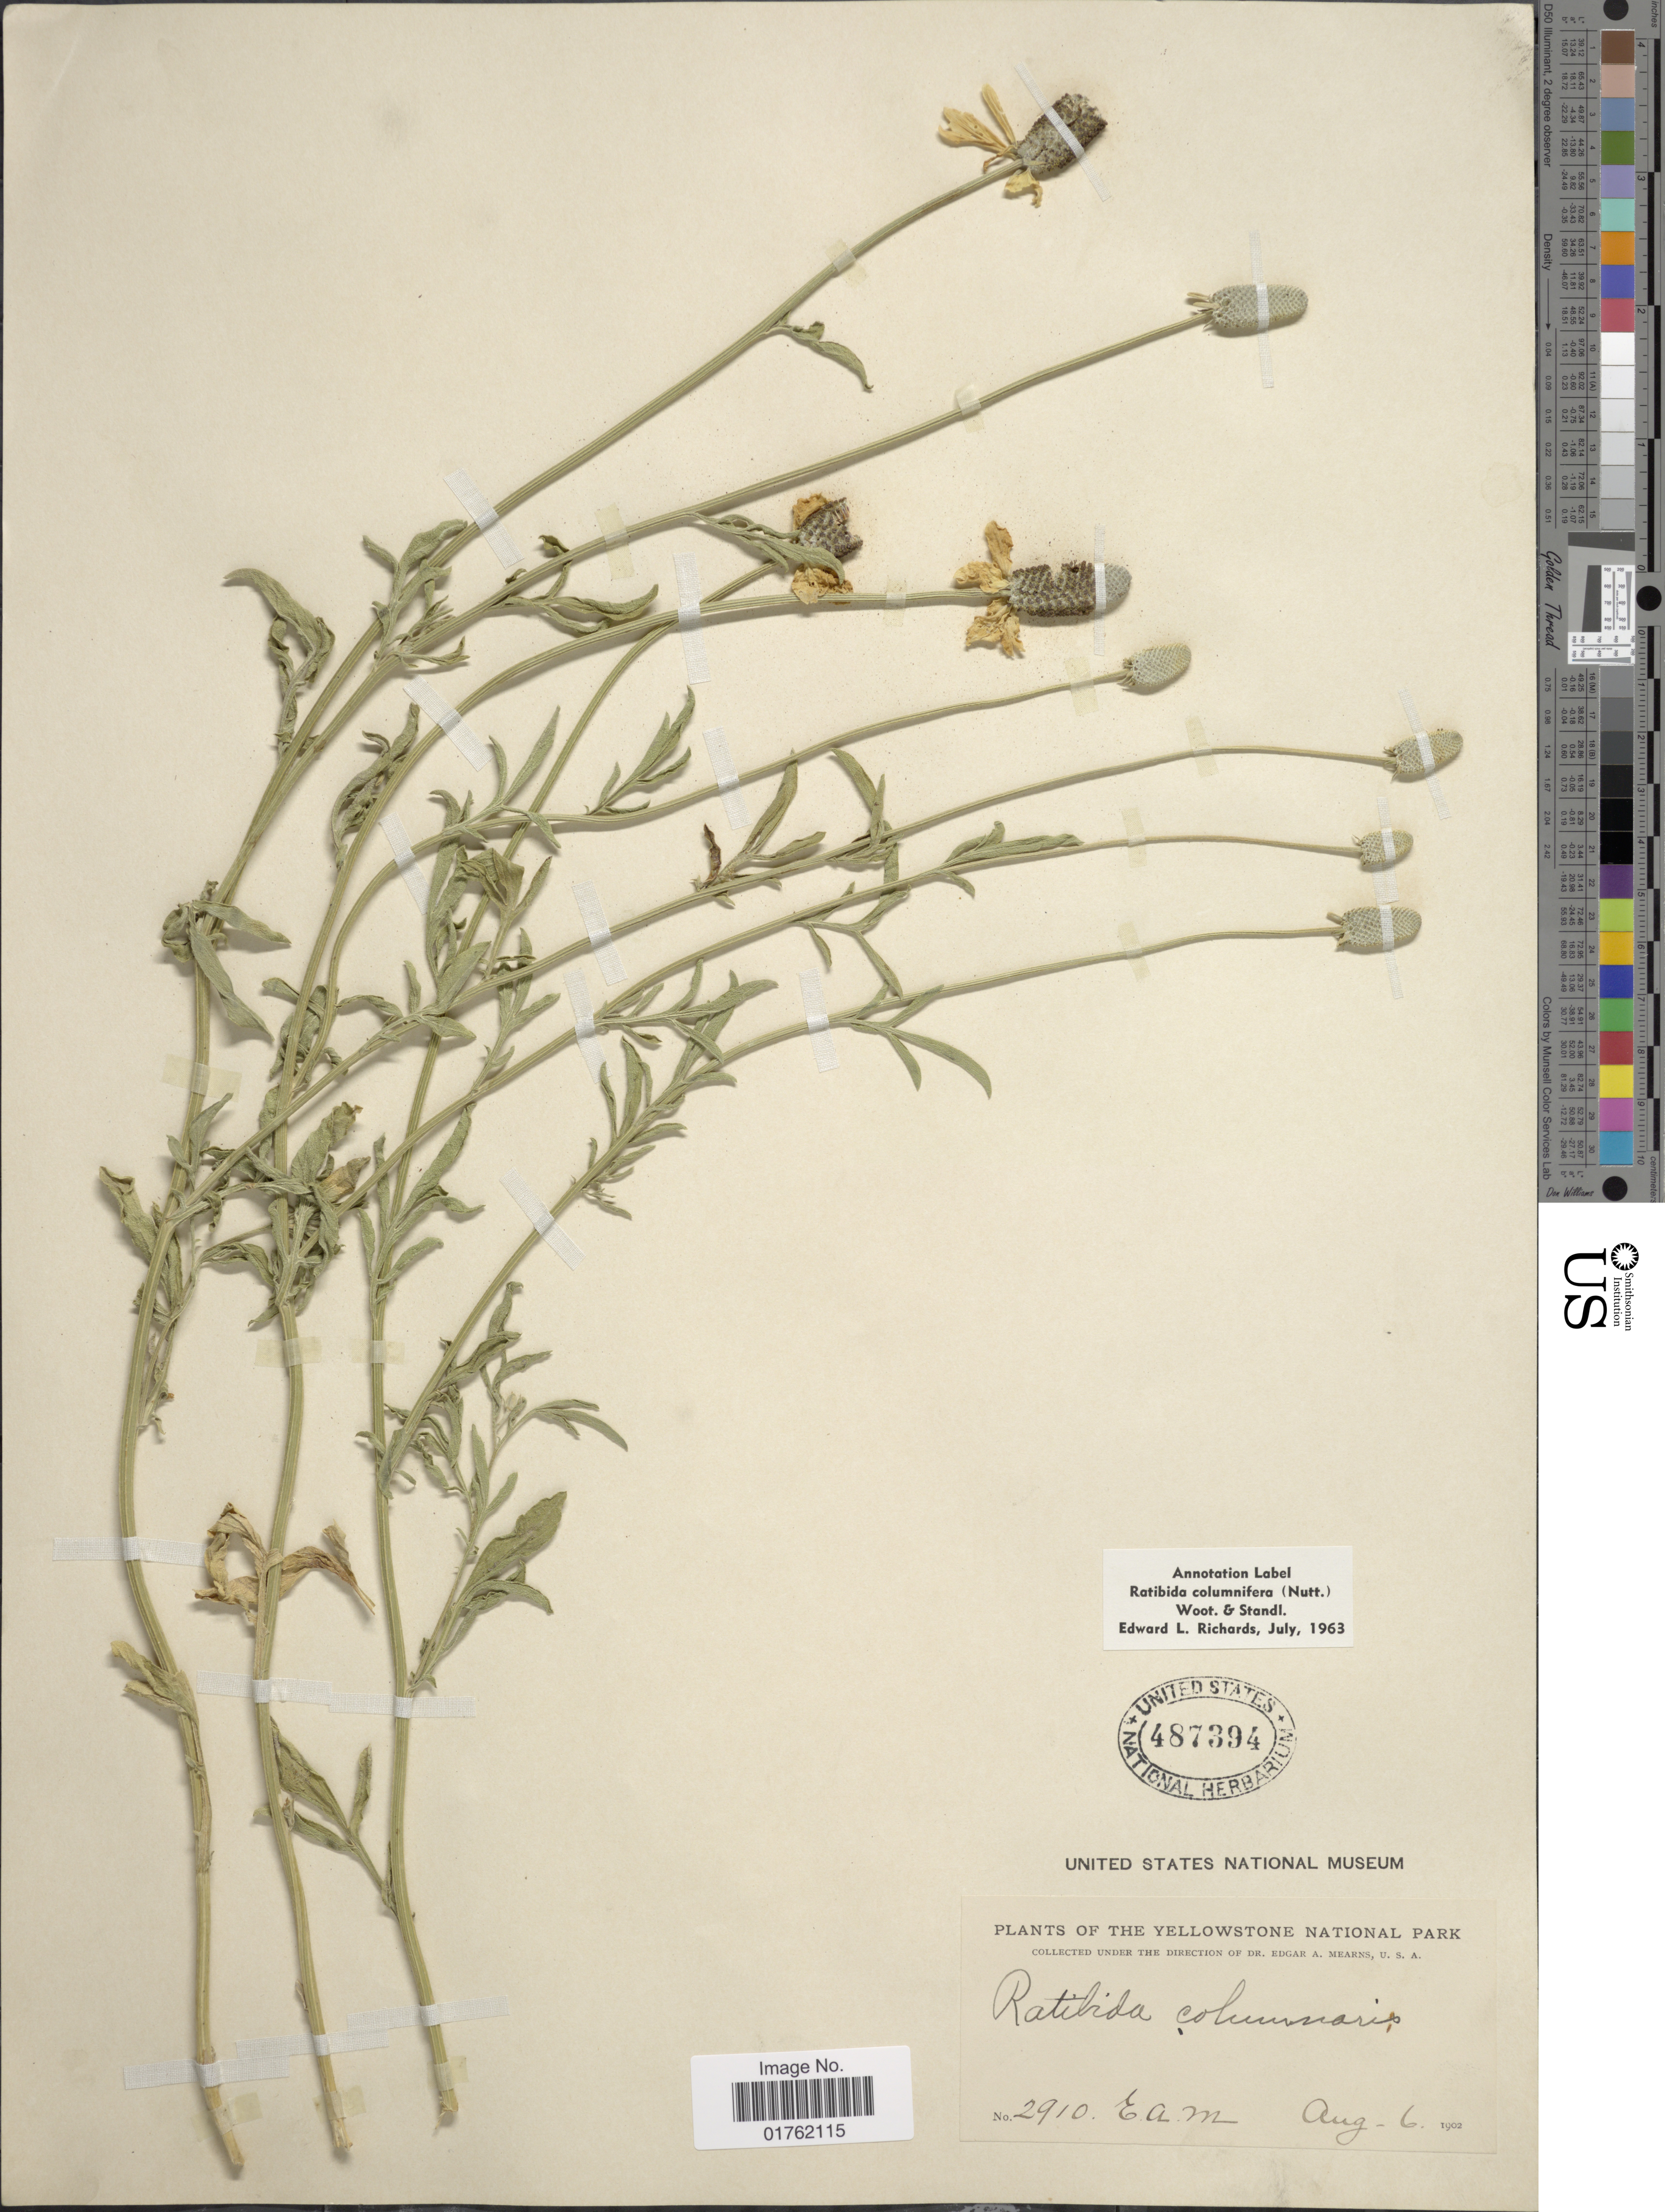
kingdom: Plantae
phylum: Tracheophyta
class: Magnoliopsida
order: Asterales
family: Asteraceae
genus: Ratibida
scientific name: Ratibida columnaris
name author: (Pursh) D. Don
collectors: E. A. Mearns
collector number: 2910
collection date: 1902-08-06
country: United States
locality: The Yellowstone National Park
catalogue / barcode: US 487394